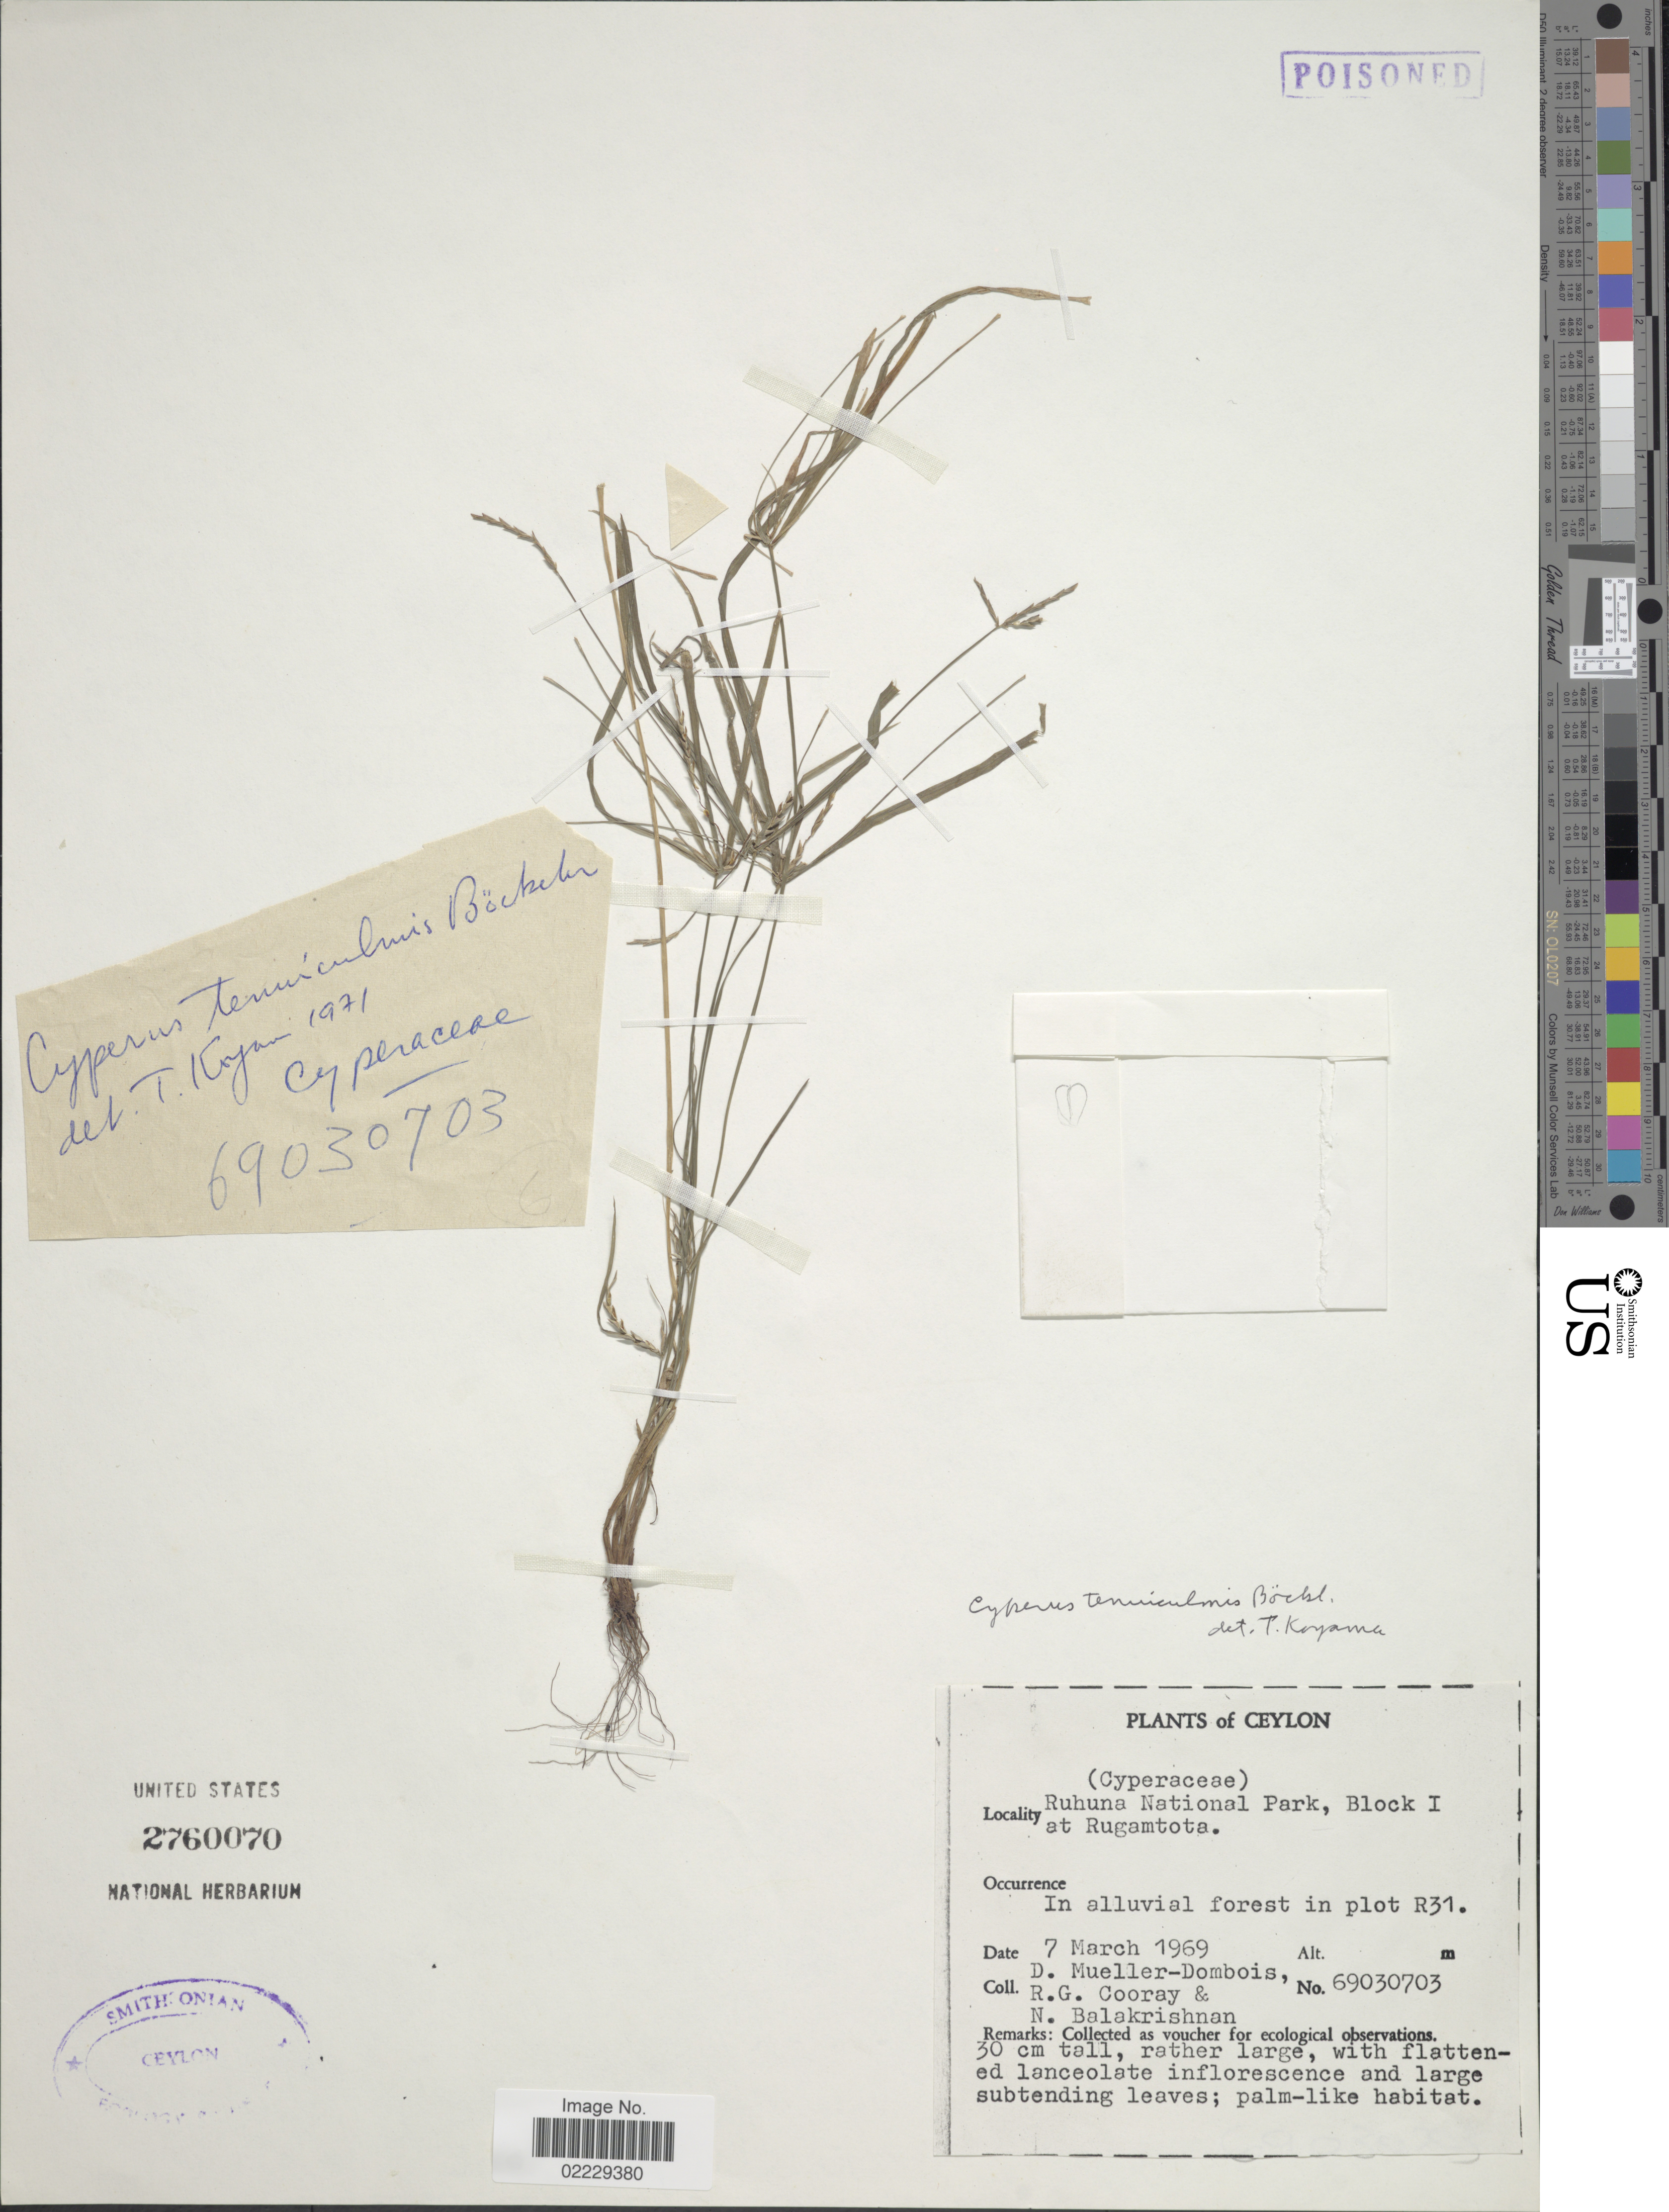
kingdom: Plantae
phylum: Tracheophyta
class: Liliopsida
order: Poales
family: Cyperaceae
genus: Cyperus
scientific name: Cyperus zollingeri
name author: Steud.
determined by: Strong, Mark T., (BOT), Smithsonian Institution - National Museum of Natural History (UNITED STATES)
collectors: D. Mueller-Dombois, R. Cooray & N. Balakrishnan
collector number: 69030703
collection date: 1969-03-07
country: Sri Lanka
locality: Ceylon, Ruhuna National Park, Block 1 at Rugamtota, in alluvial forest in plot R31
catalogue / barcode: US 2760070